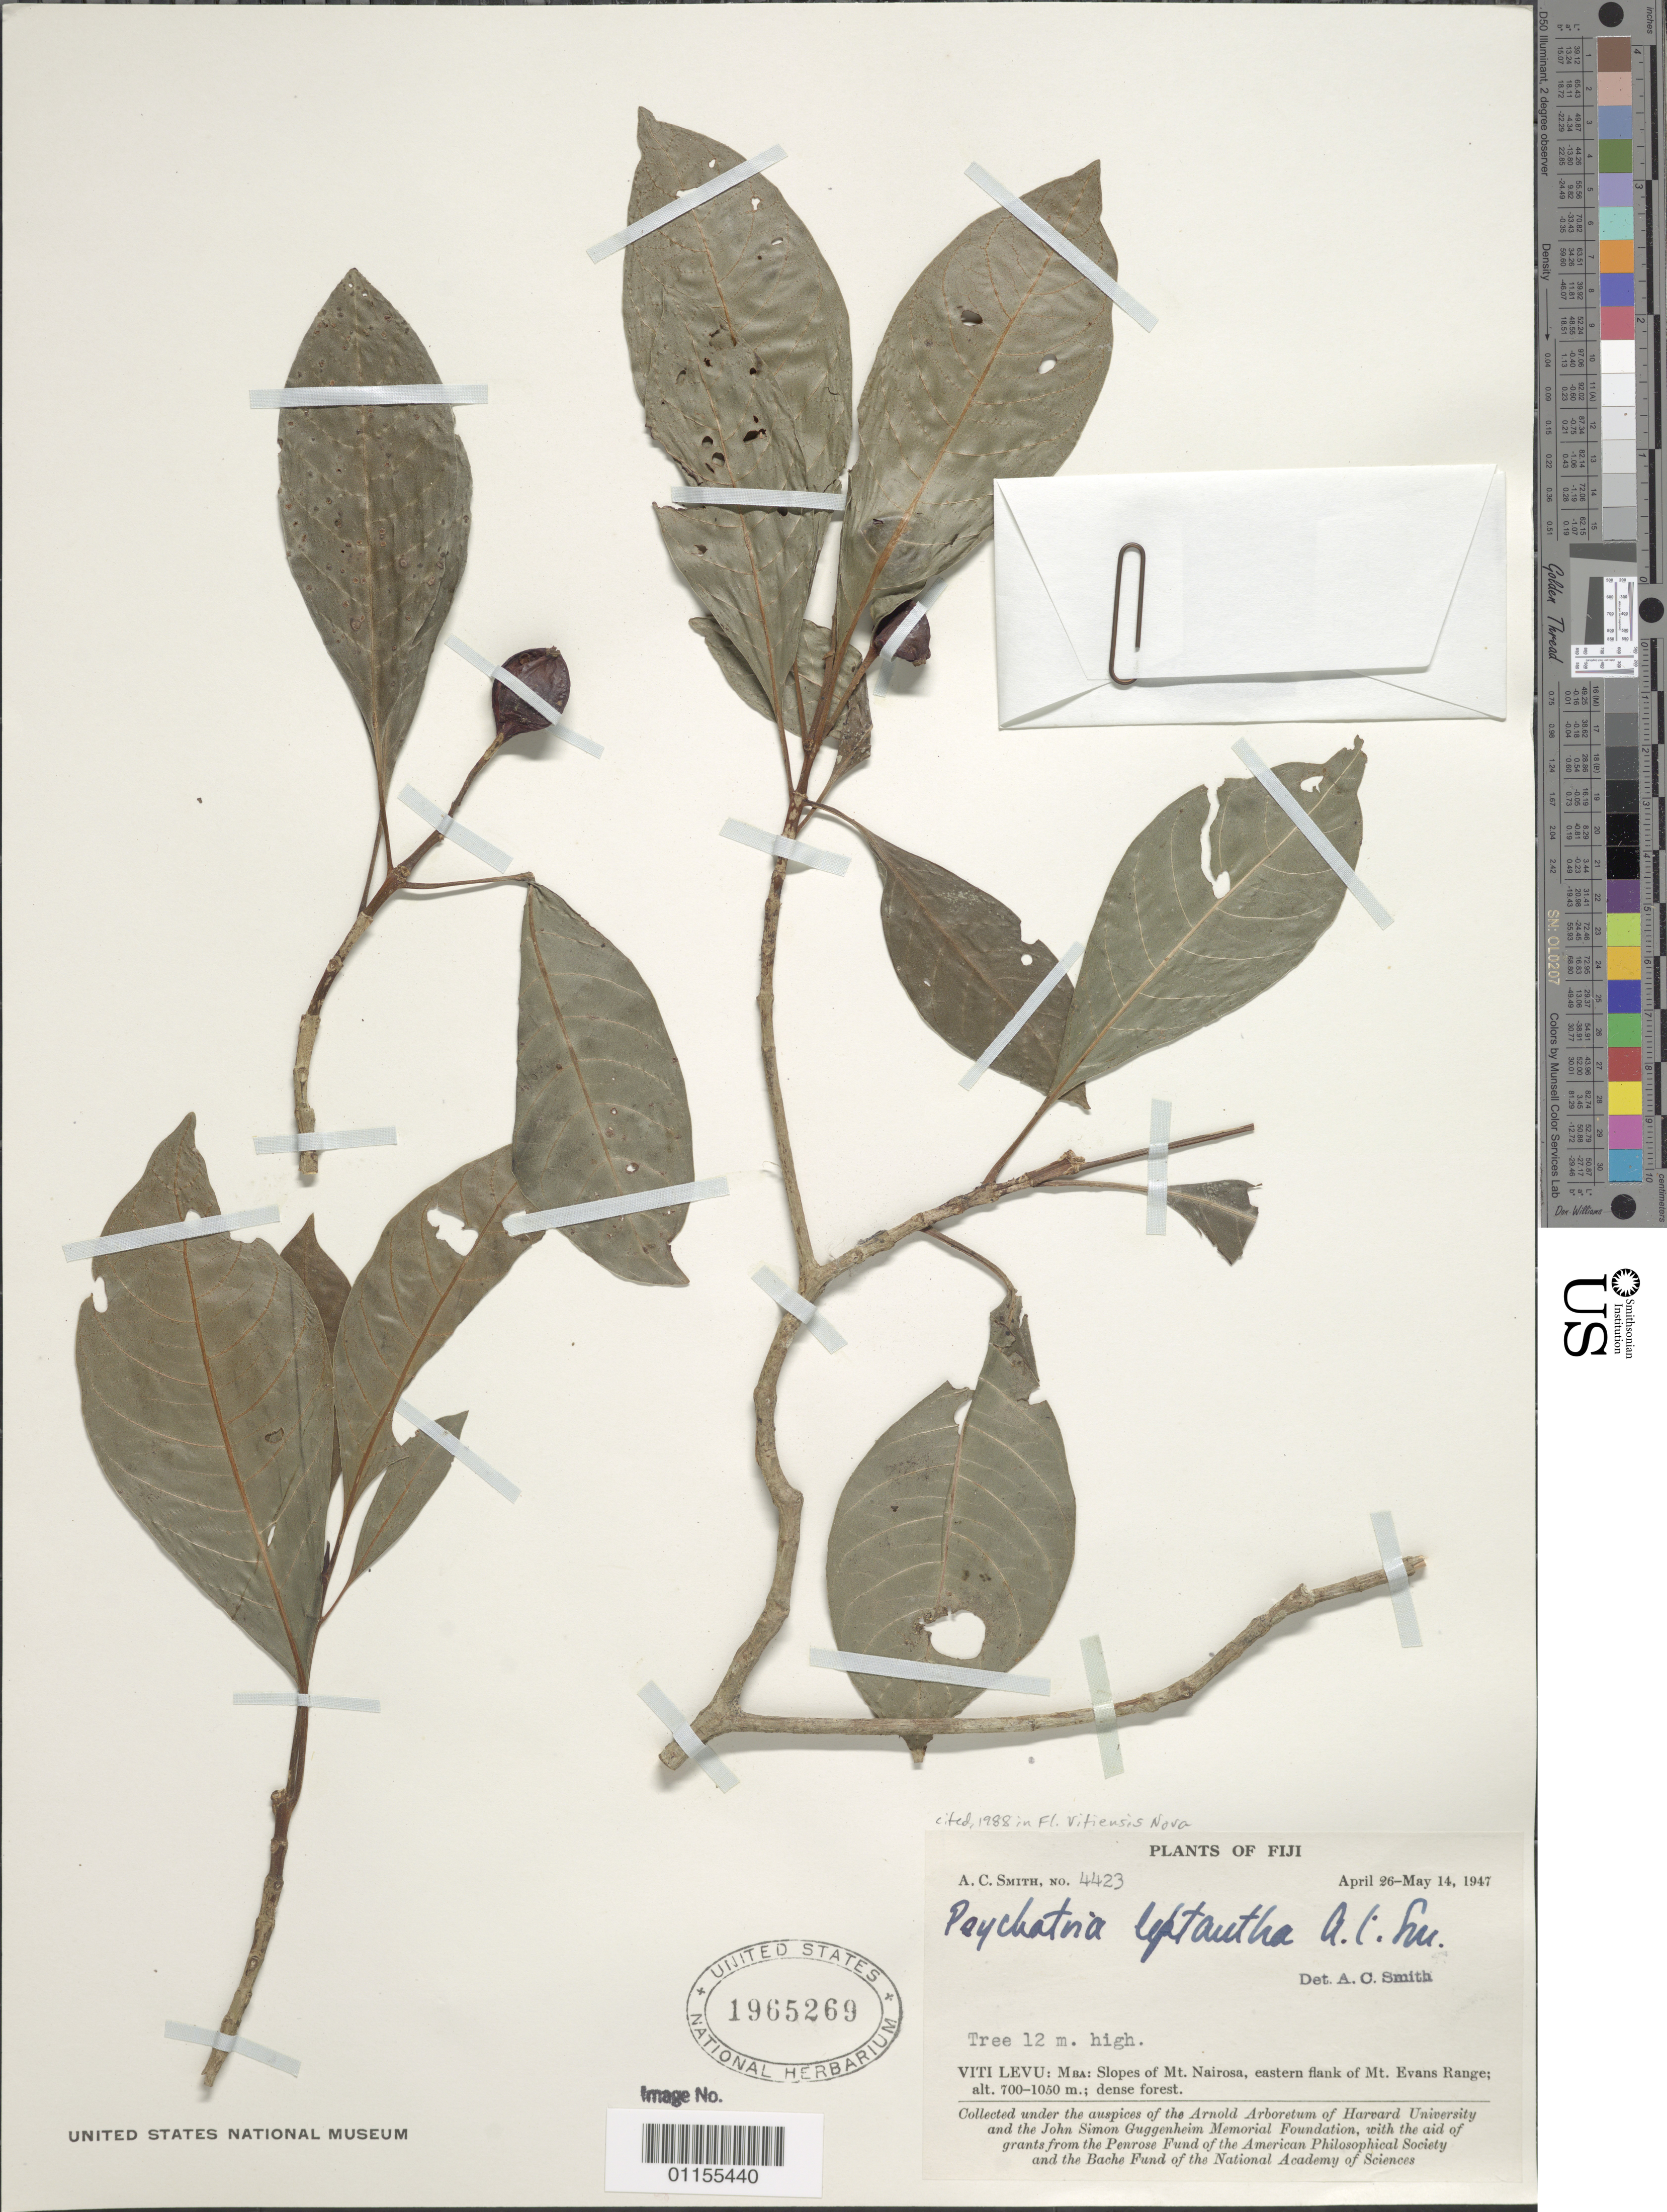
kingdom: Plantae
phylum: Tracheophyta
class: Magnoliopsida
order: Gentianales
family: Rubiaceae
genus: Psychotria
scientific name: Psychotria leptantha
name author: A.C. Sm.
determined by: Smith, A. C.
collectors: A. C. Smith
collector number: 4423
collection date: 1947-04-26/1947-05-14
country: Fiji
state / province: Mba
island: Viti Levu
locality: Slopes of Mt. Nairosa, Eastern flank of Mt. Evans Range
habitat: Dense forest.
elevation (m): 700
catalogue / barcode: US 1965269